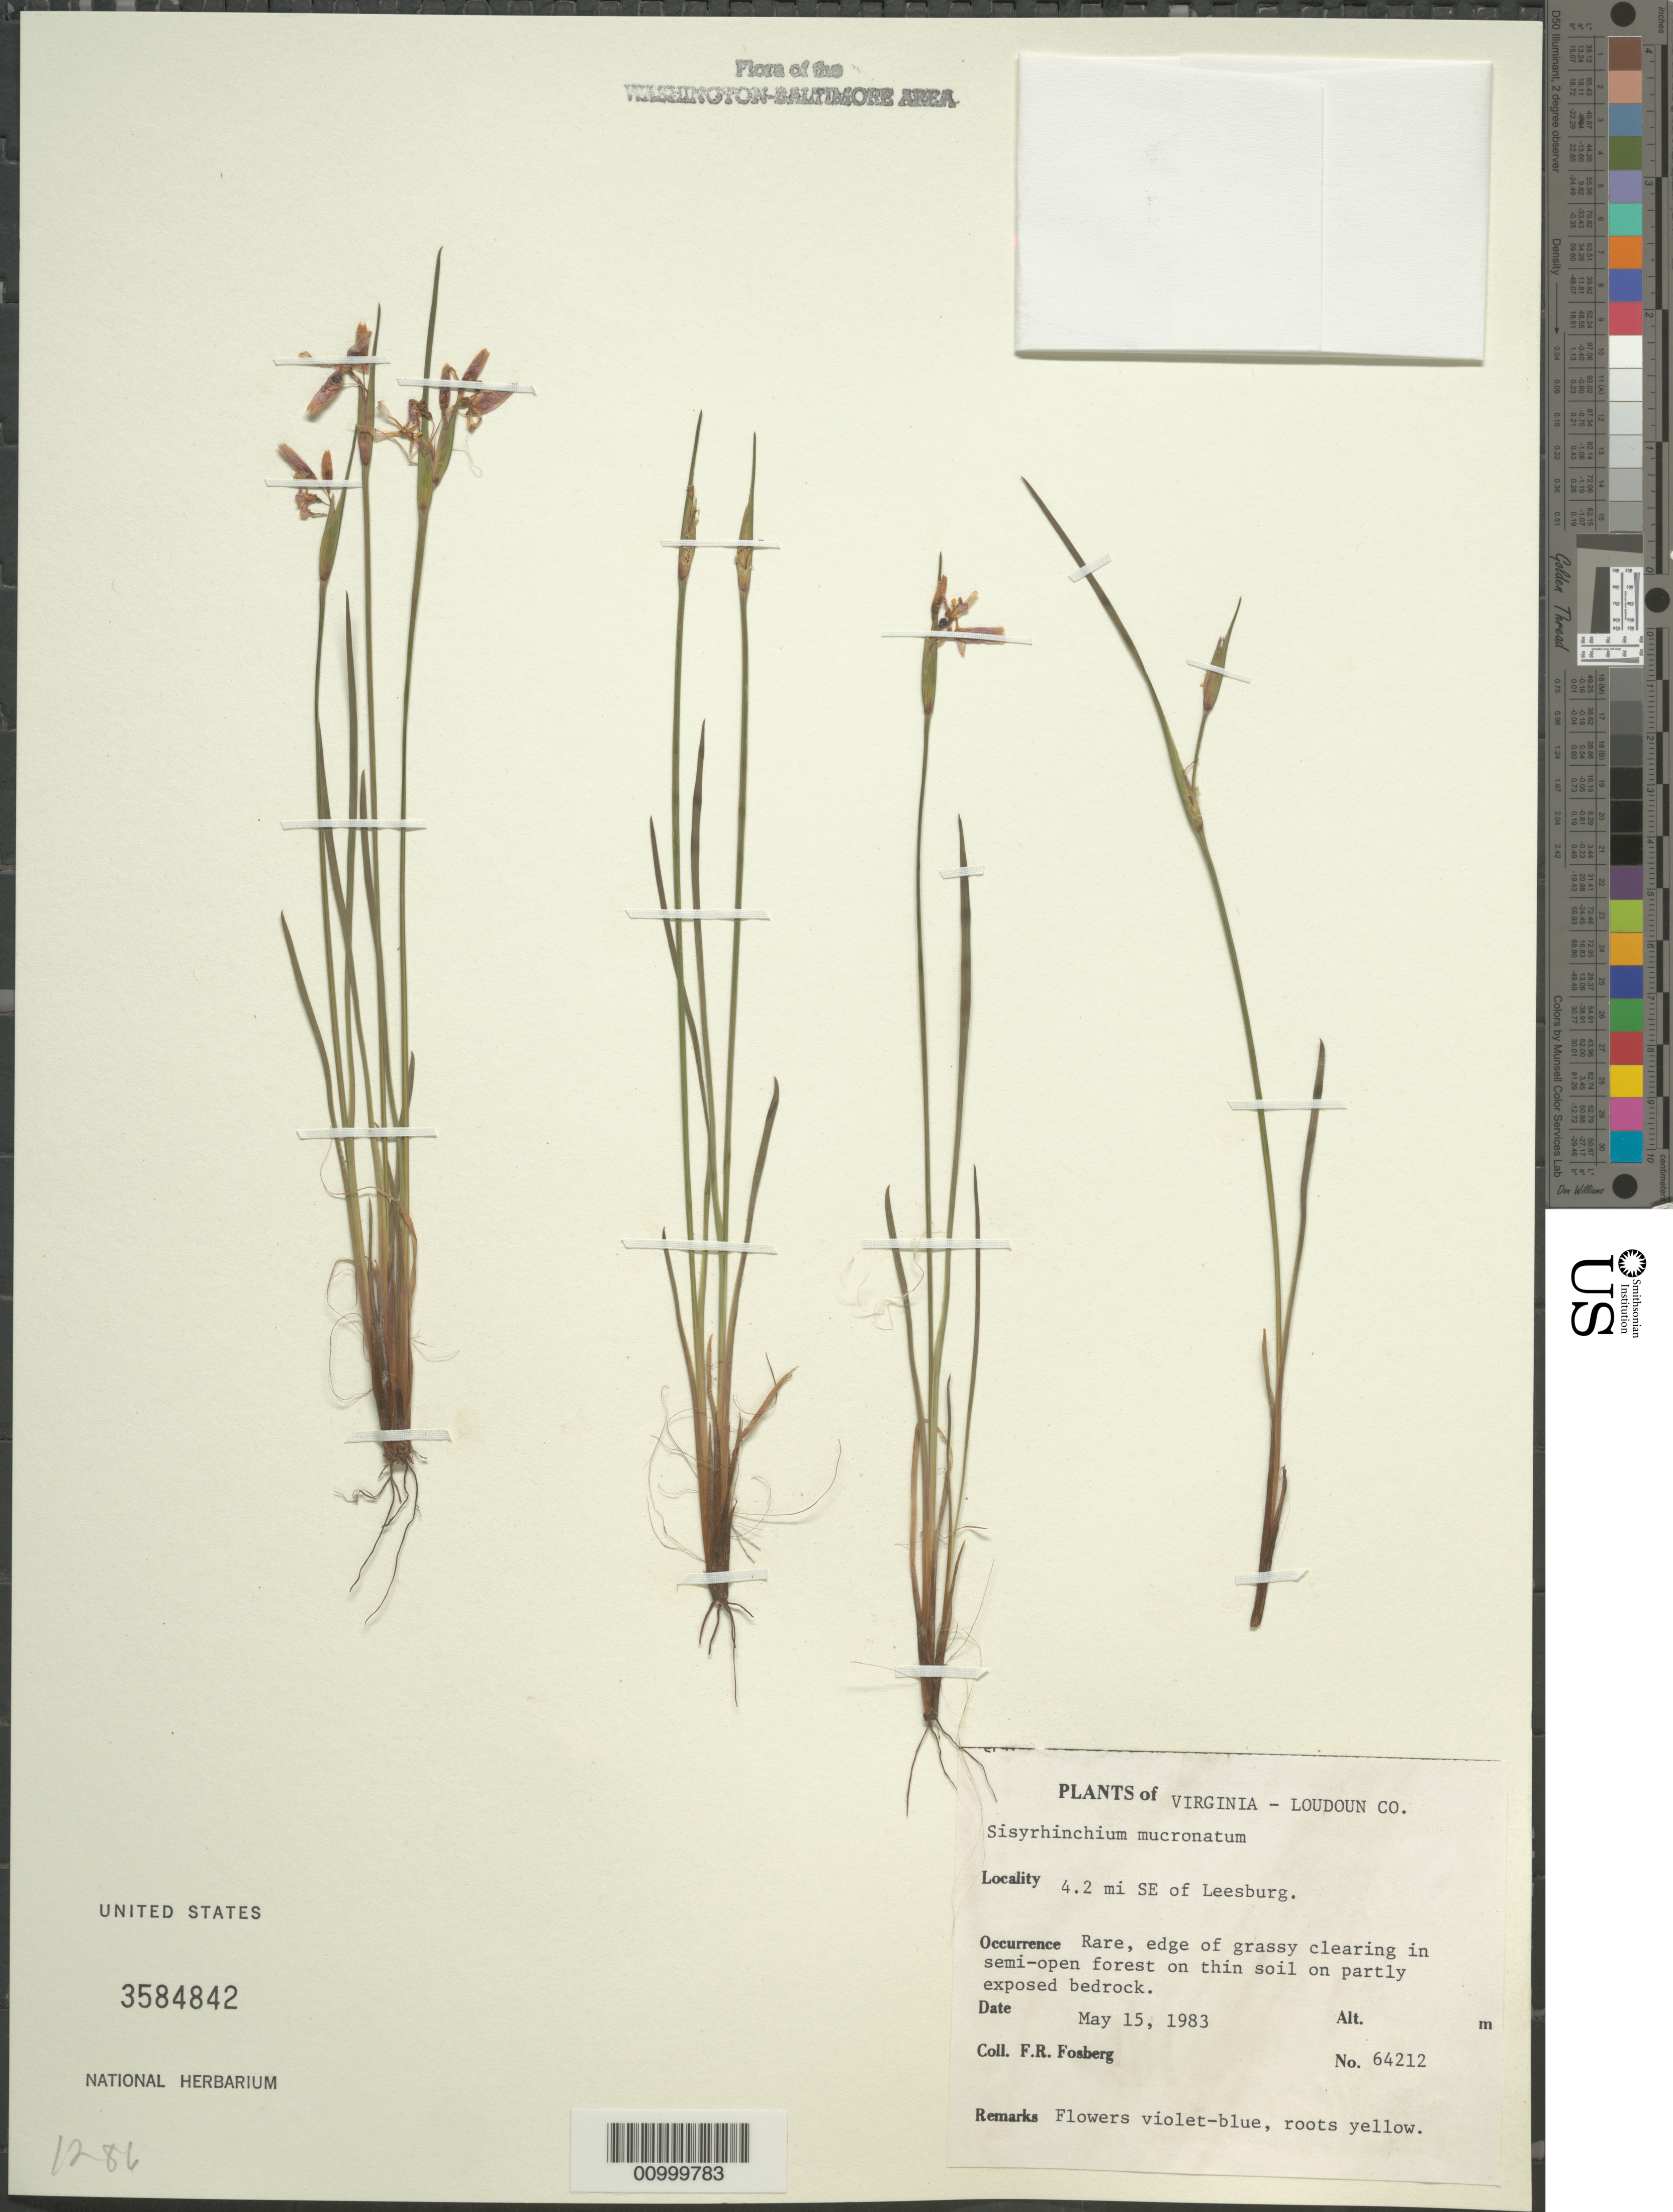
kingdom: Plantae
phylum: Tracheophyta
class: Liliopsida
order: Asparagales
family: Iridaceae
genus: Sisyrinchium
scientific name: Sisyrinchium mucronatum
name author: Michx.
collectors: F. R. Fosberg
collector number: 64212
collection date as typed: May 15, 1983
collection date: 1983-05-15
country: United States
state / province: Virginia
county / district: Loudoun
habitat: edge of grassy clearing in semi-open forest on thin soil on partly exposed bedrock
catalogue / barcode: US 3584842